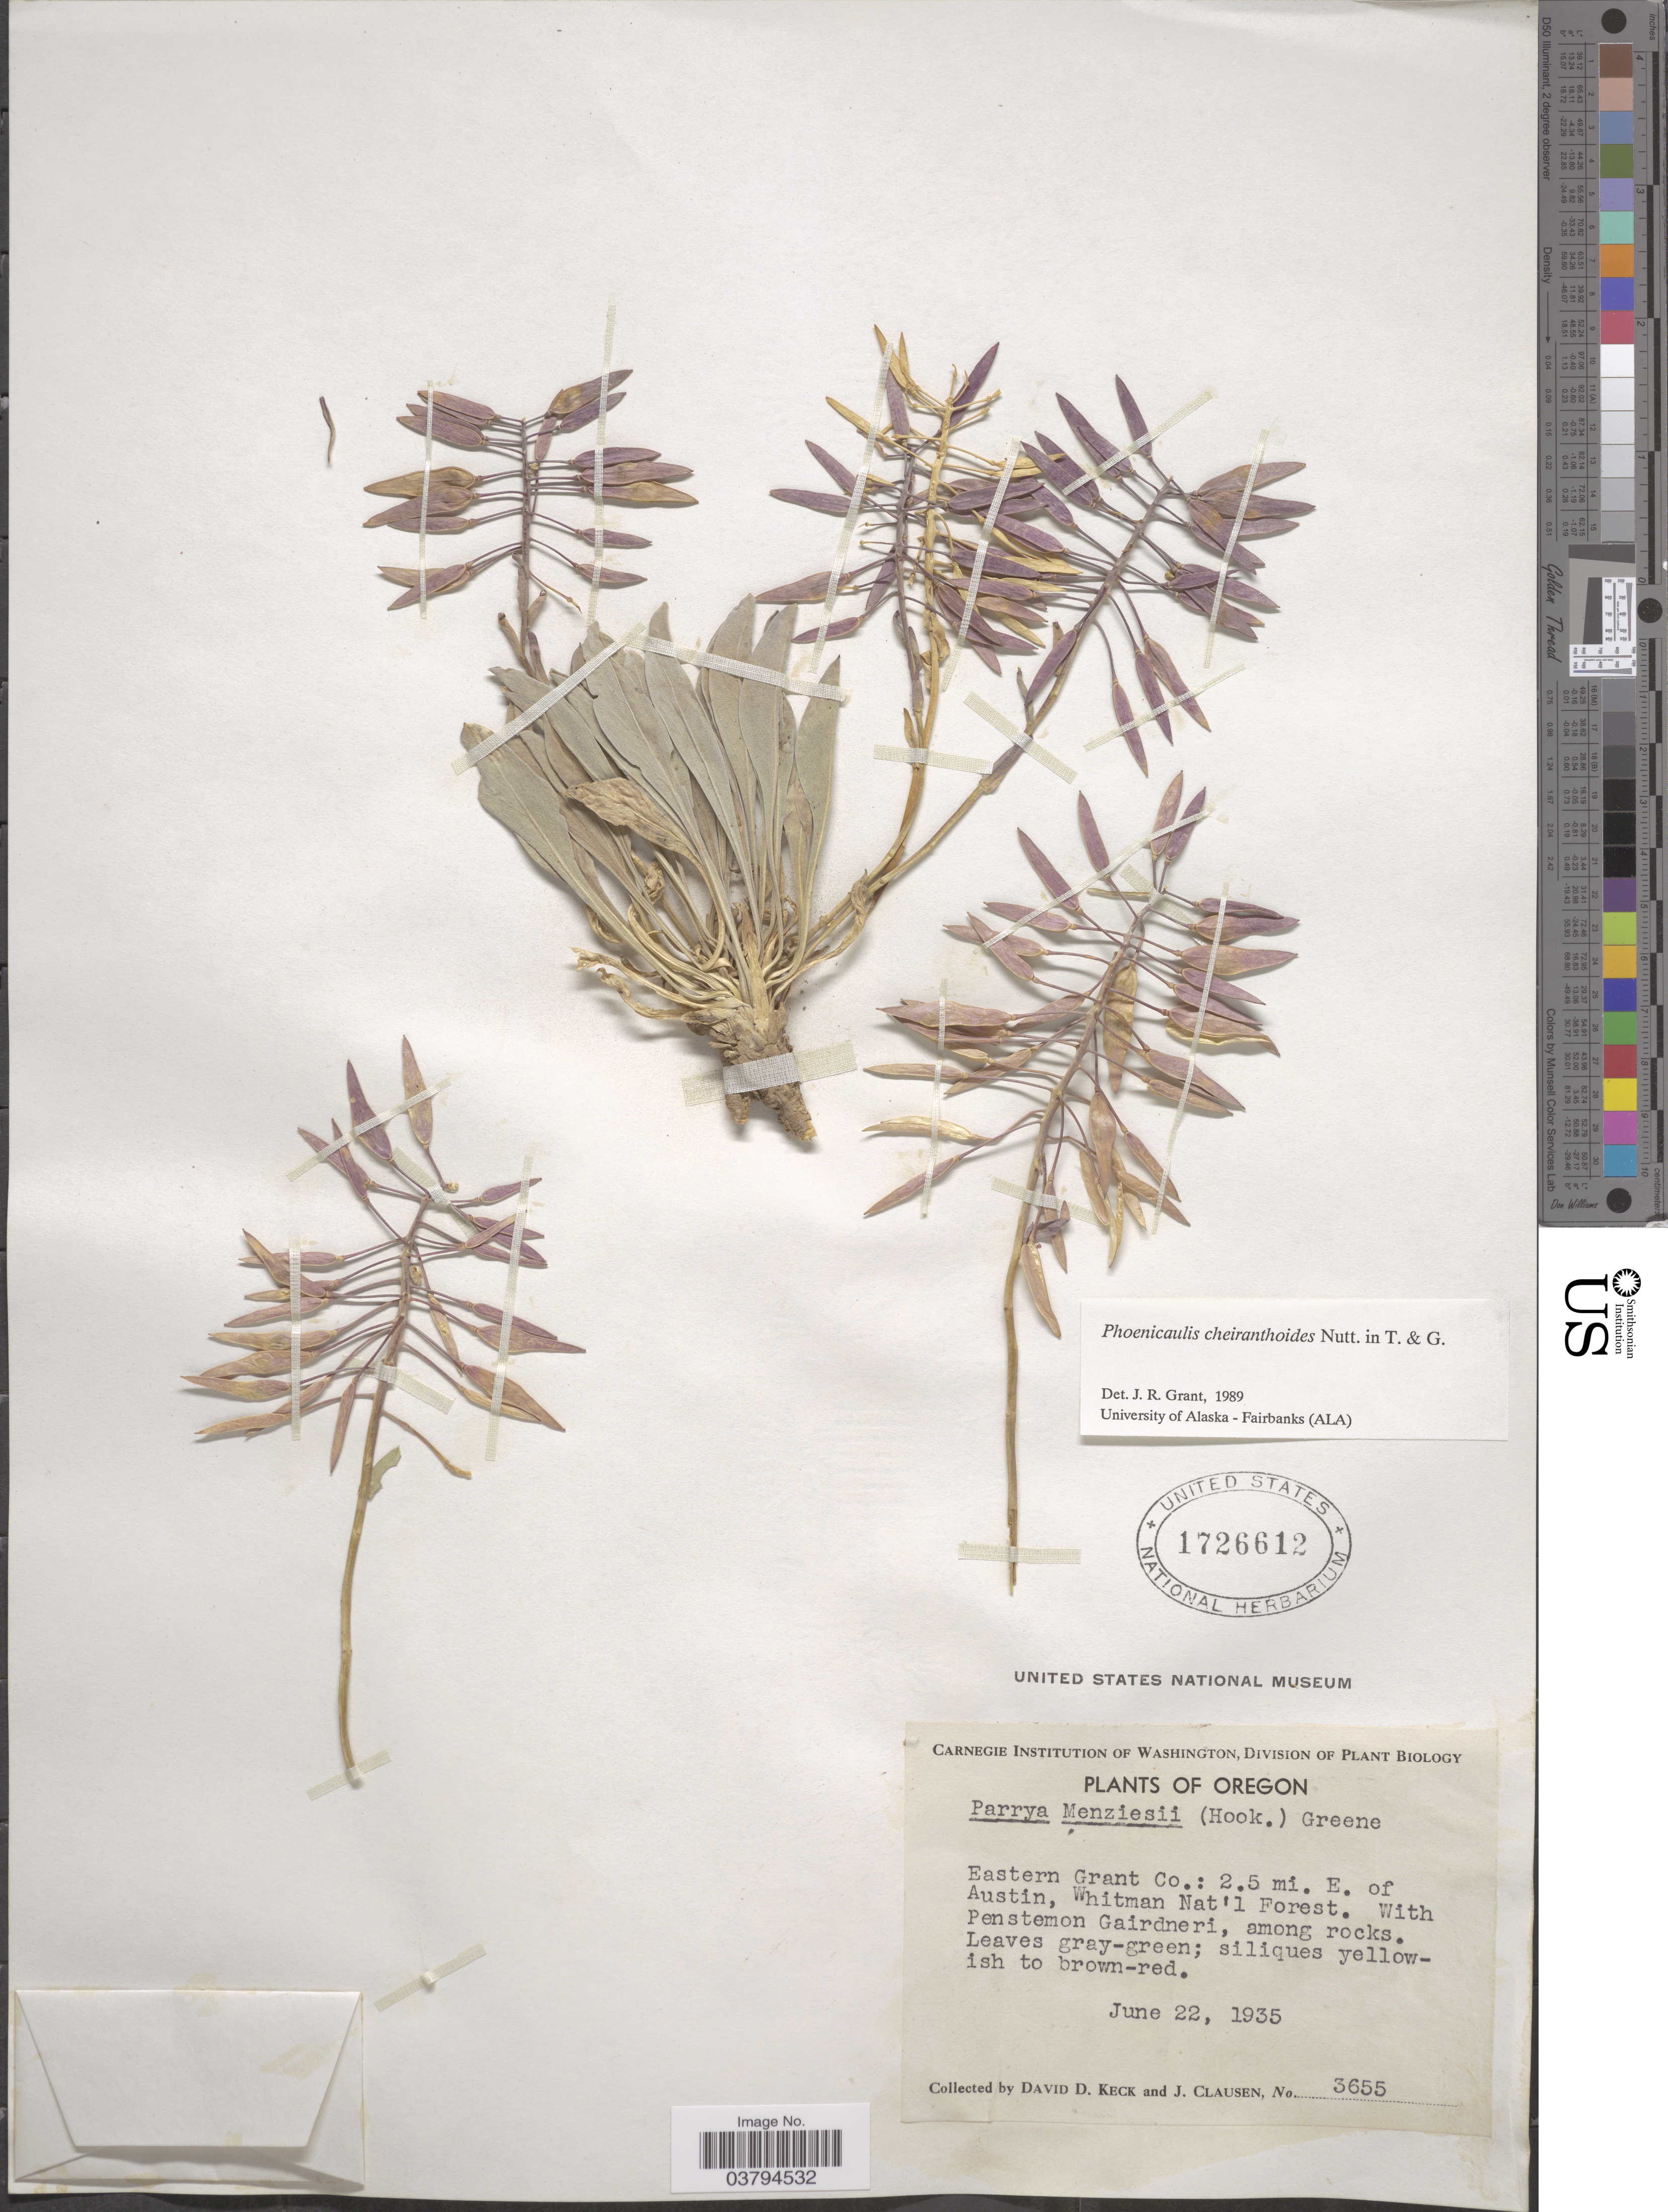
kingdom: Plantae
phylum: Tracheophyta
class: Magnoliopsida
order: Brassicales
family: Brassicaceae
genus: Phoenicaulis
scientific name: Phoenicaulis cheiranthoides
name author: Nutt.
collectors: D. D. Keck & J. Clausen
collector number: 3655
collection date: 1935-06-22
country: United States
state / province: Oregon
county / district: Grant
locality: Eastern Grant Co.: 2.5 mi. E. of Austin, Whitman Nat'l Forest.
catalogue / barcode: US 1726612